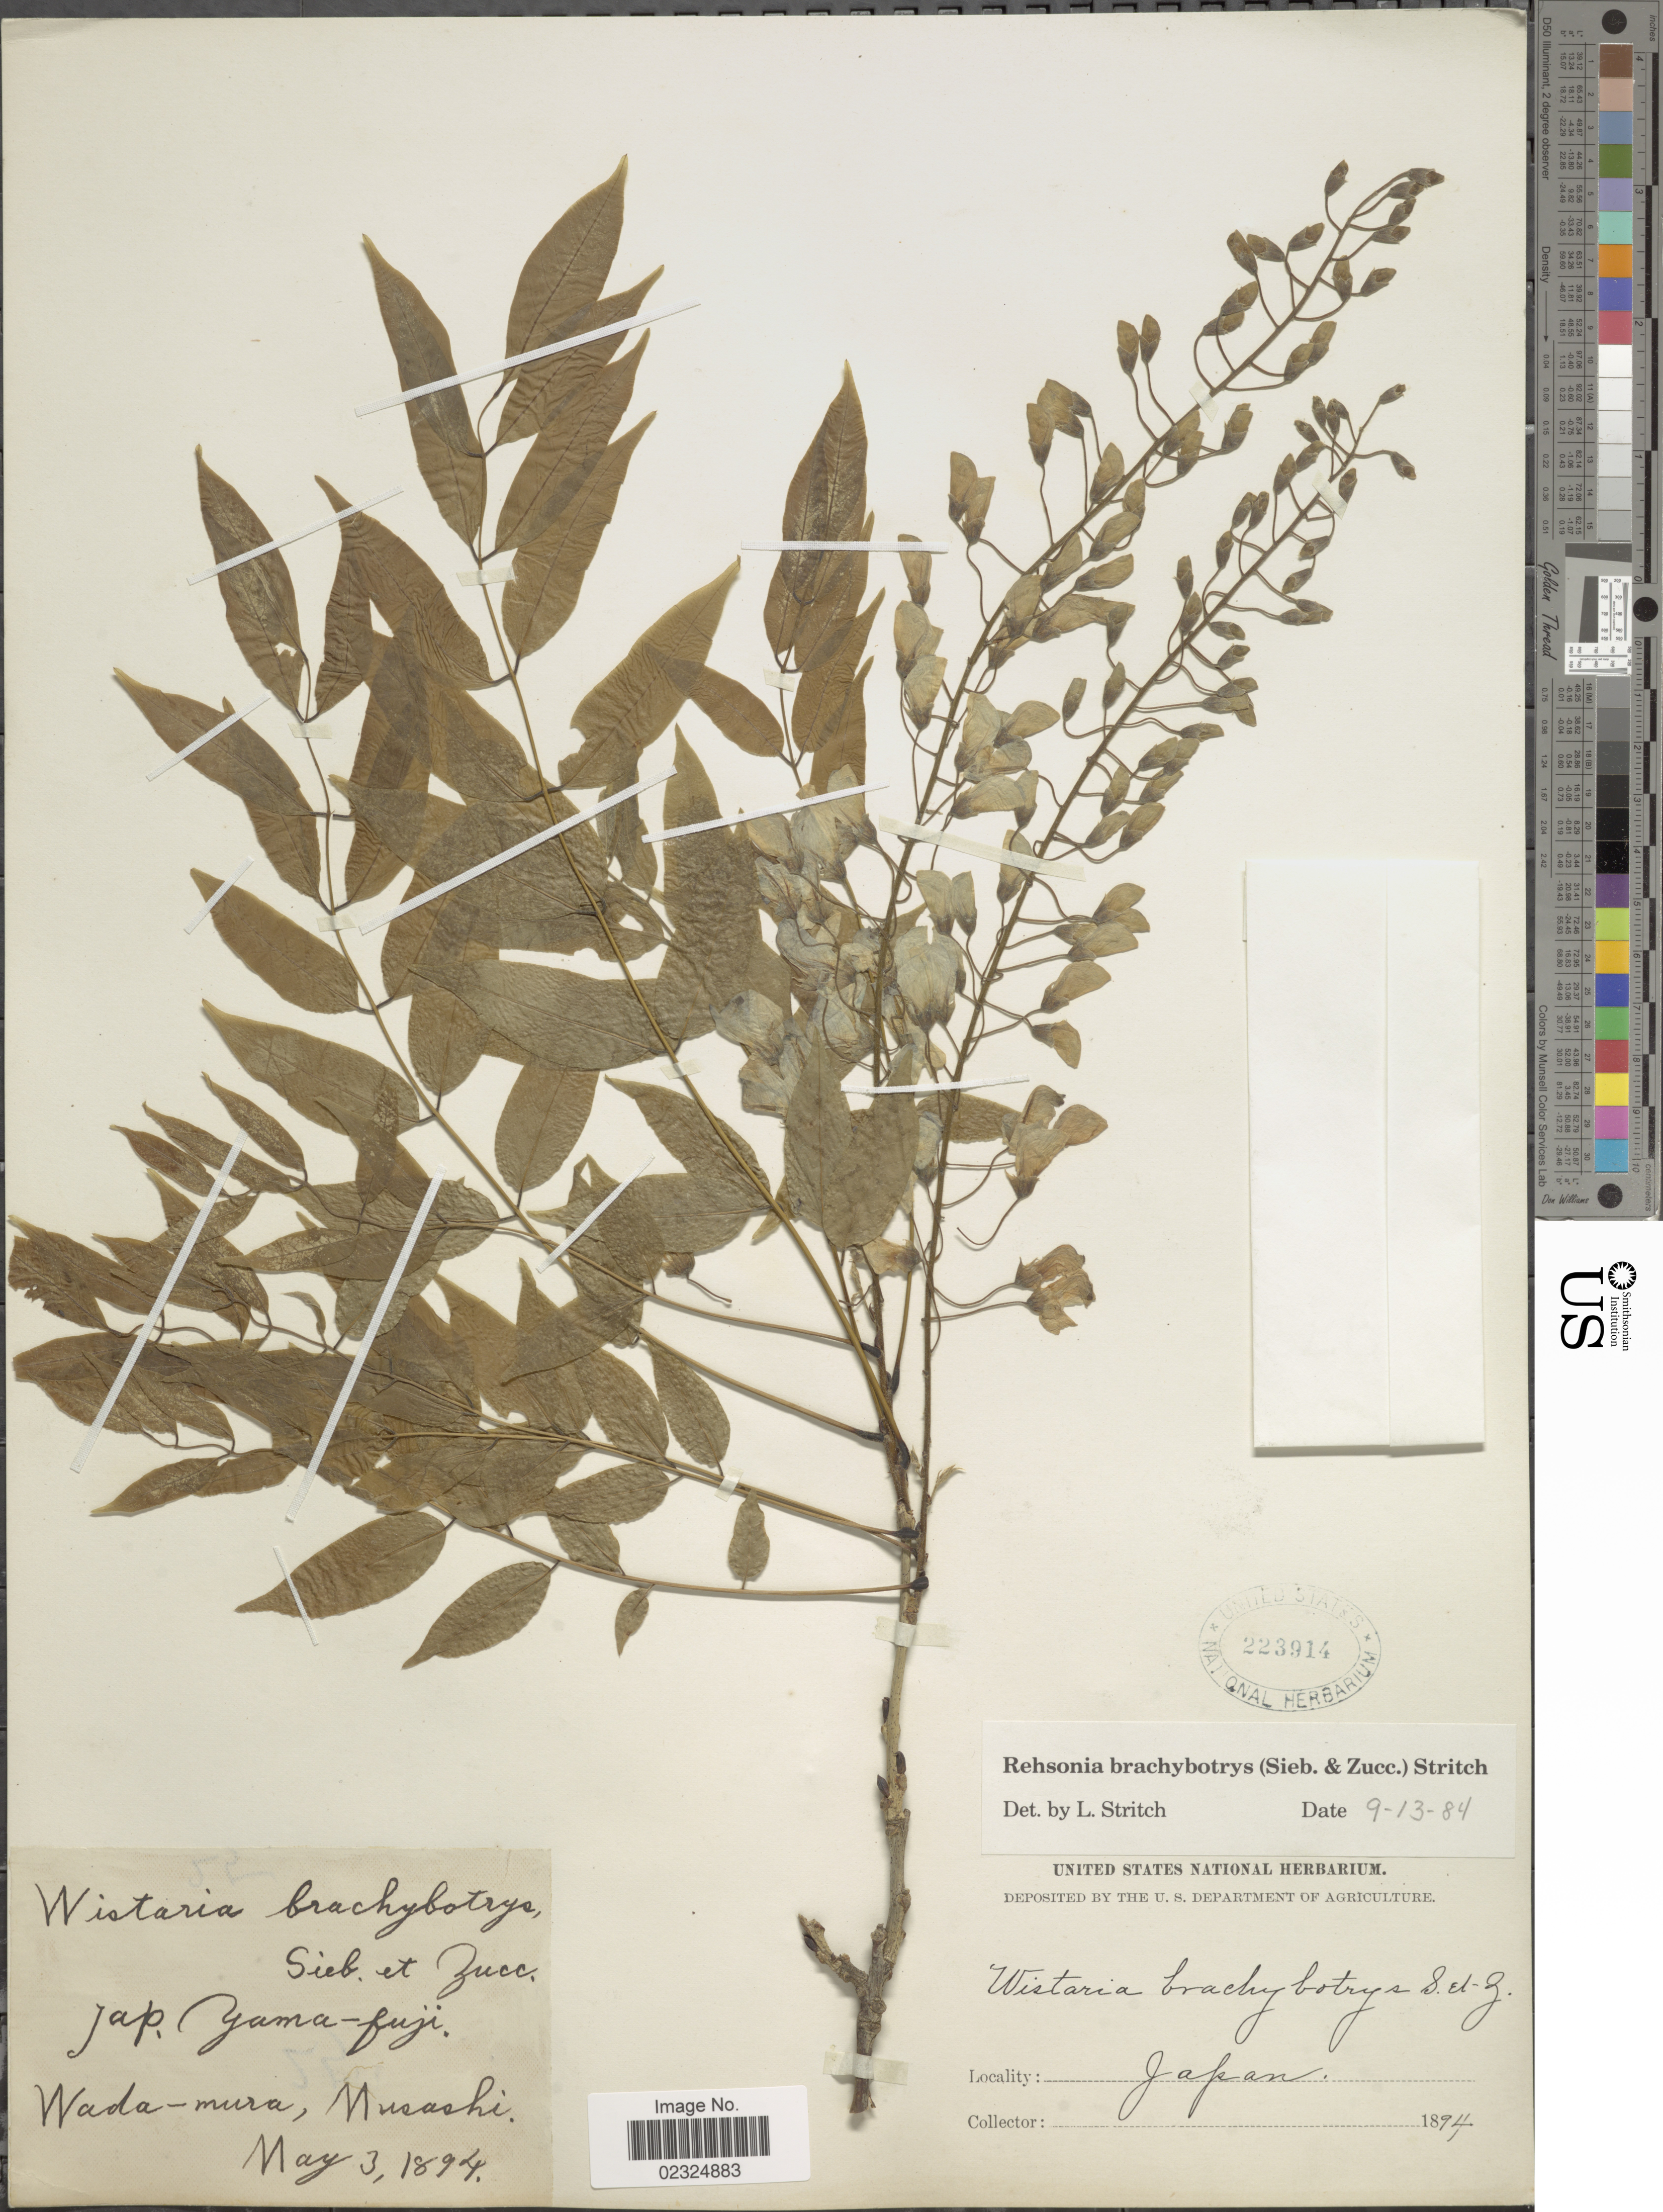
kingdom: Plantae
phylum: Tracheophyta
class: Magnoliopsida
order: Fabales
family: Fabaceae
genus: Wisteria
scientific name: Wisteria brachybotrys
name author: Siebold & Zucc.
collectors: Facchini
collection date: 1894-05-03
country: Japan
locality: Wada-mura, Musashi.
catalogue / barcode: US 223914